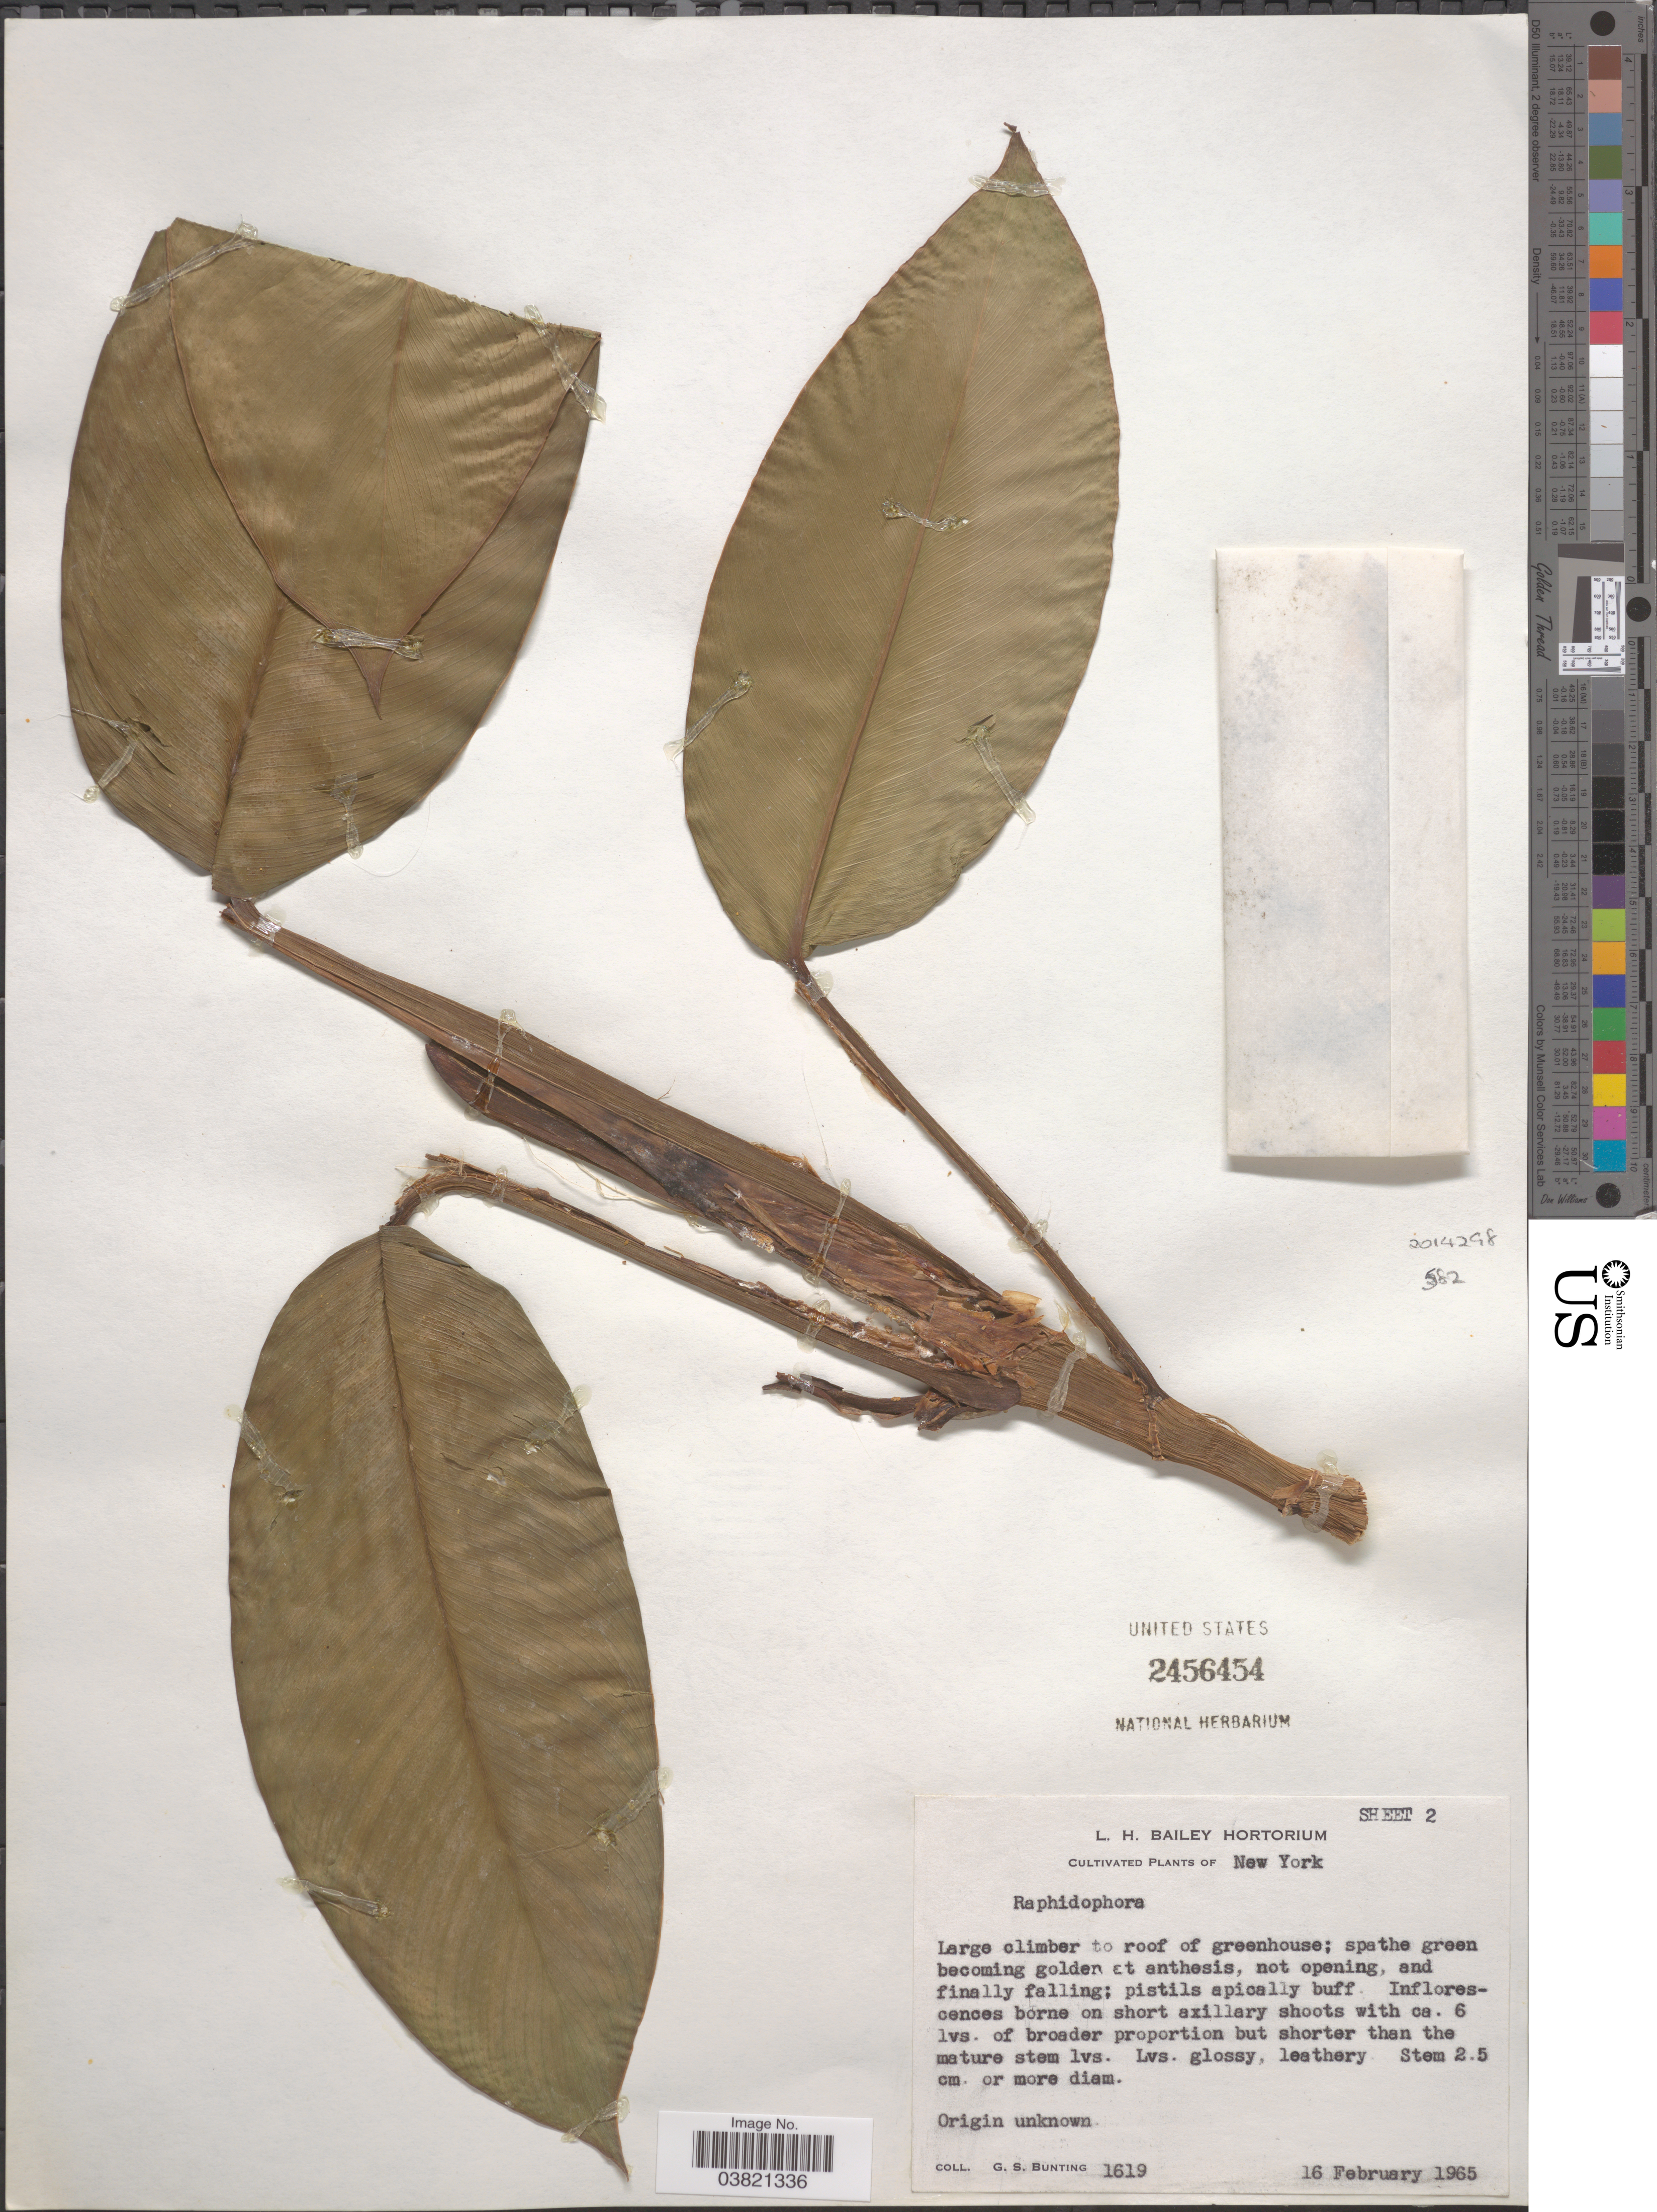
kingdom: Plantae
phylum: Tracheophyta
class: Liliopsida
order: Alismatales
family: Araceae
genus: Rhaphidophora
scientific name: Rhaphidophora sp.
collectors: G. S. Bunting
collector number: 1619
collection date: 1965-02-16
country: United States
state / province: New York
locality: L.H. Bailey Hortorium.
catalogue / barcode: US 2456454